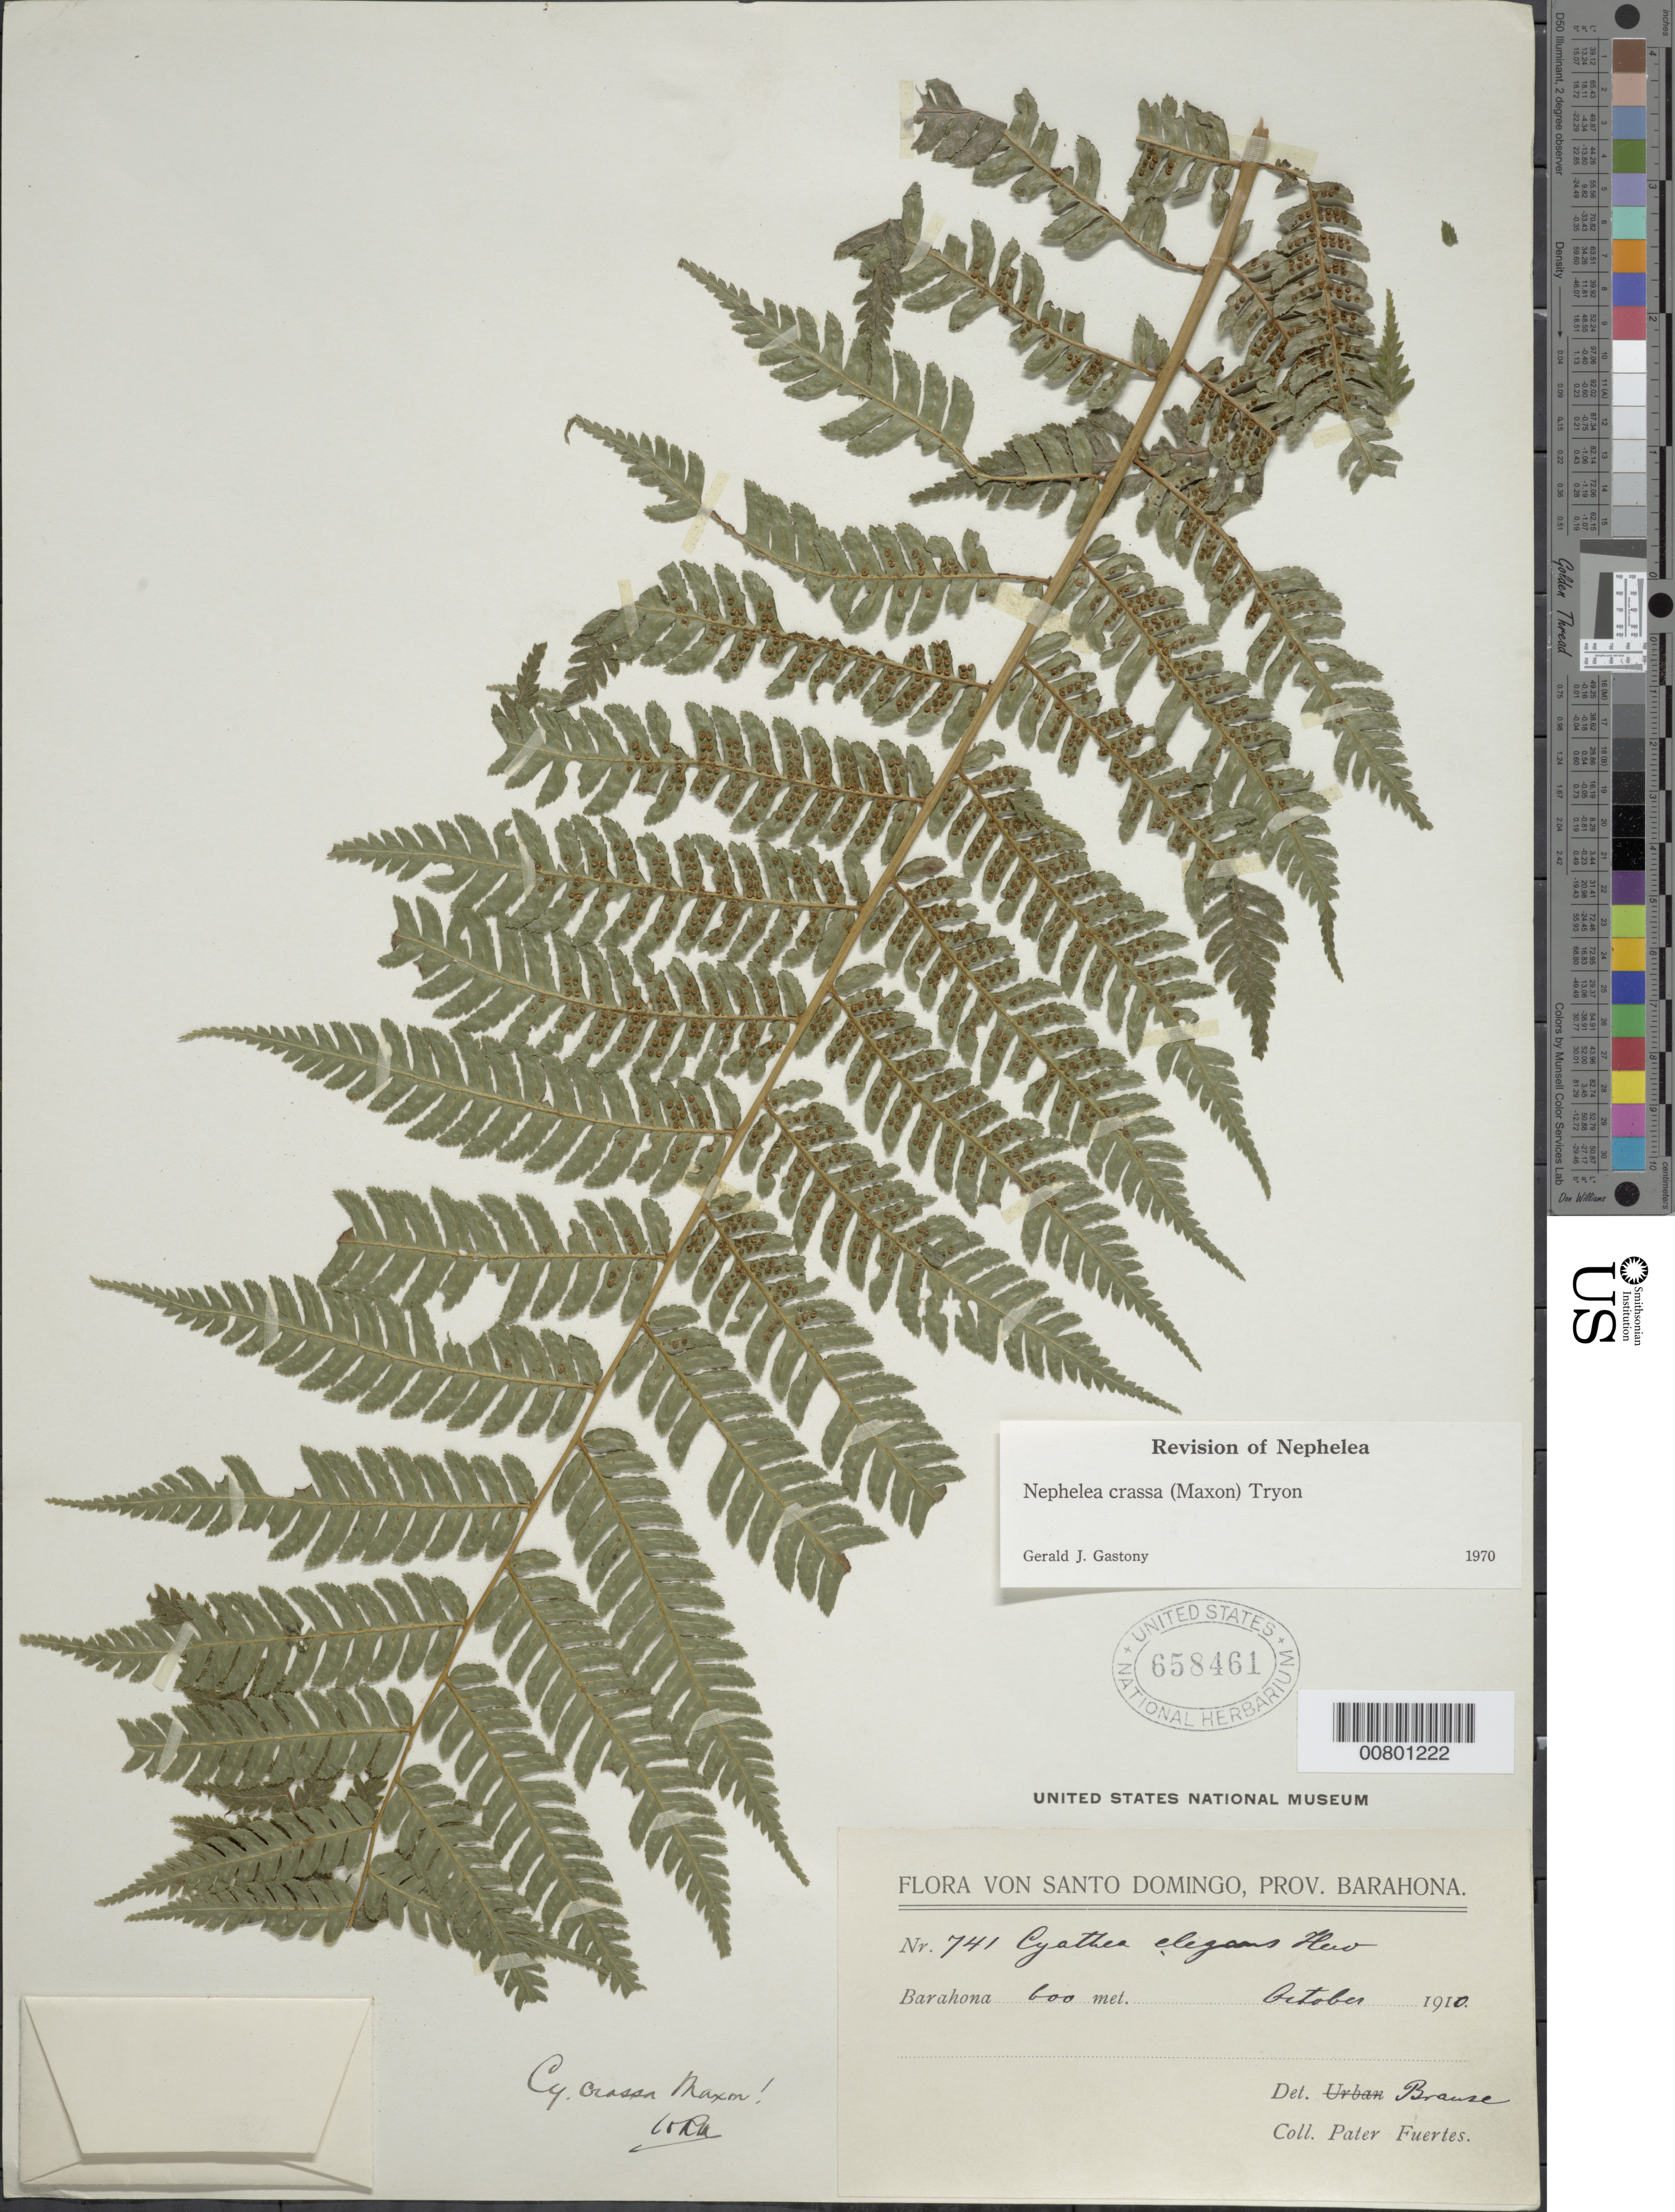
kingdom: Plantae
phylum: Tracheophyta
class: Polypodiopsida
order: Cyatheales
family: Cyatheaceae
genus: Alsophila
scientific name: Alsophila jimeneziana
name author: D.S. Conant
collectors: M. D. Fuertes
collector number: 741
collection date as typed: Oct 1910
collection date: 1910-10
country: Dominican Republic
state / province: Barahona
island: Hispaniola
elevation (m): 600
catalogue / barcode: US 658461